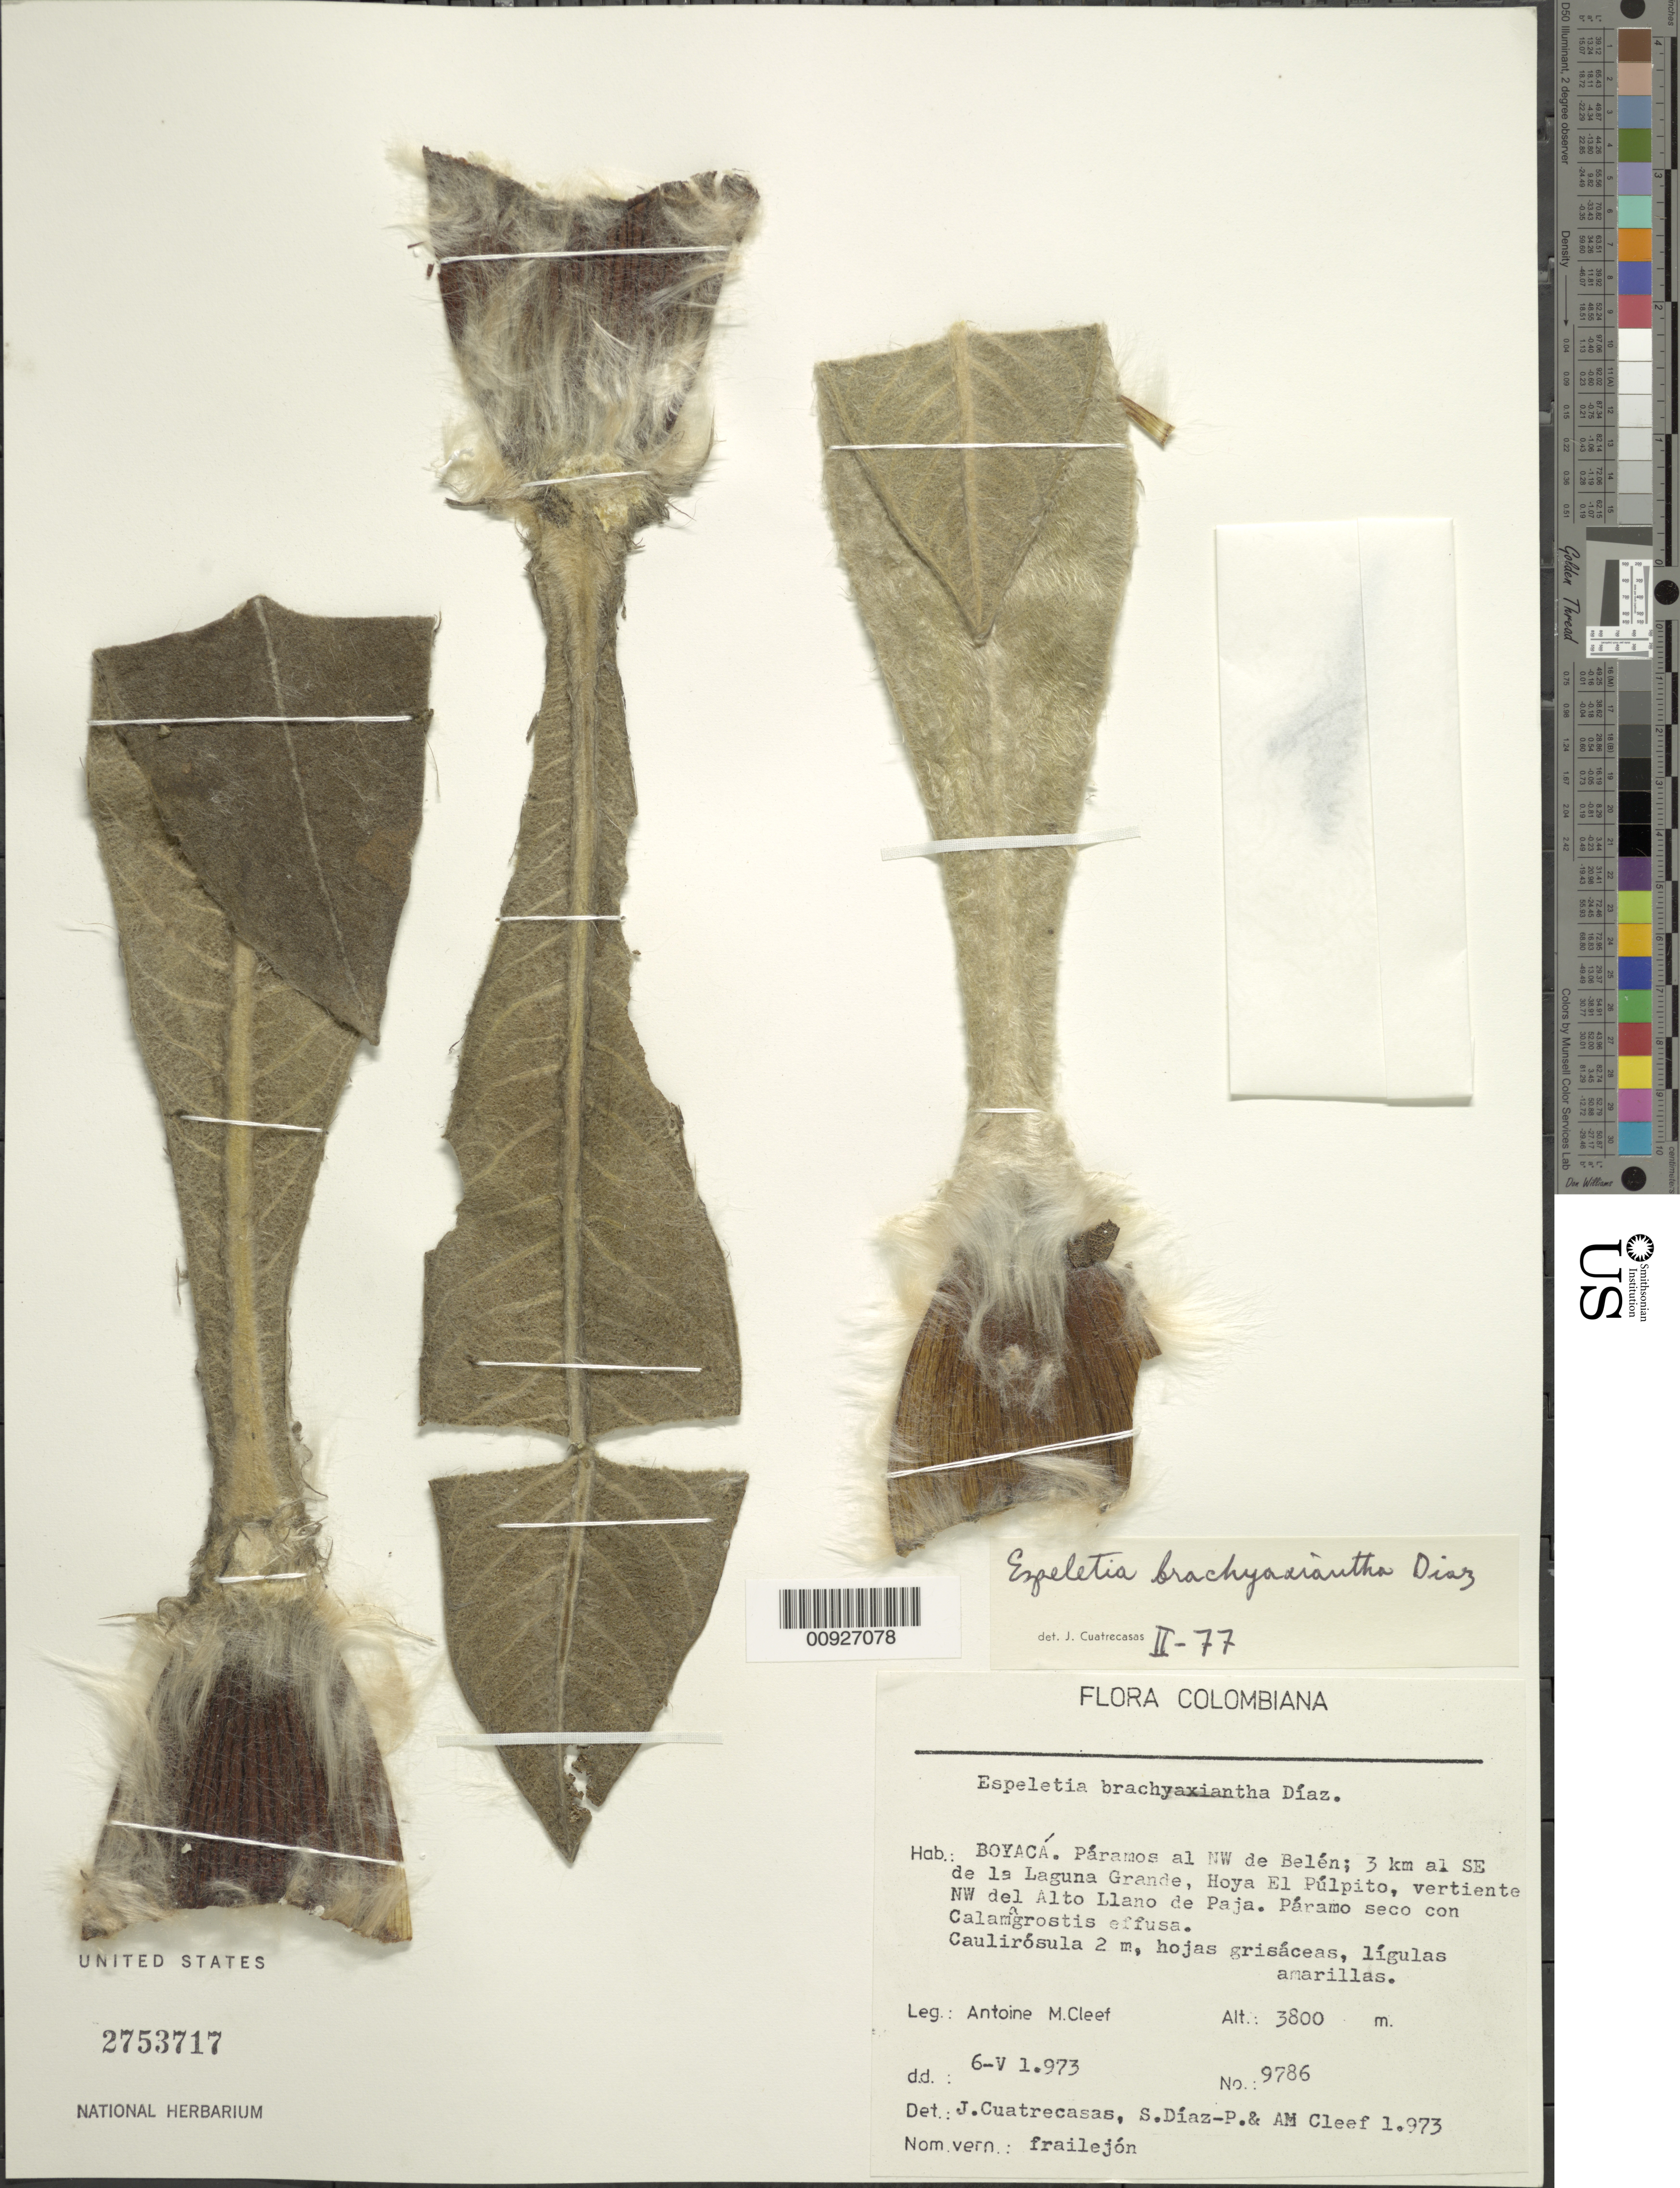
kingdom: Plantae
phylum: Tracheophyta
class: Magnoliopsida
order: Asterales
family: Asteraceae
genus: Espeletia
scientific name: Espeletia brachyaxiantha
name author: S. Díaz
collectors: A. M. Cleef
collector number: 9786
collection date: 1973-05-06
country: Colombia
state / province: Boyacá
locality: Páramos al NW de Belén, 3 km al SE de la Laguna Grande, Hoya El Pulpito. Vertiente Nw del Alto Llano de Pja.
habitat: Páramo seco con Calamagostris effusa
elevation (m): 3800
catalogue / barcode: US 2753717